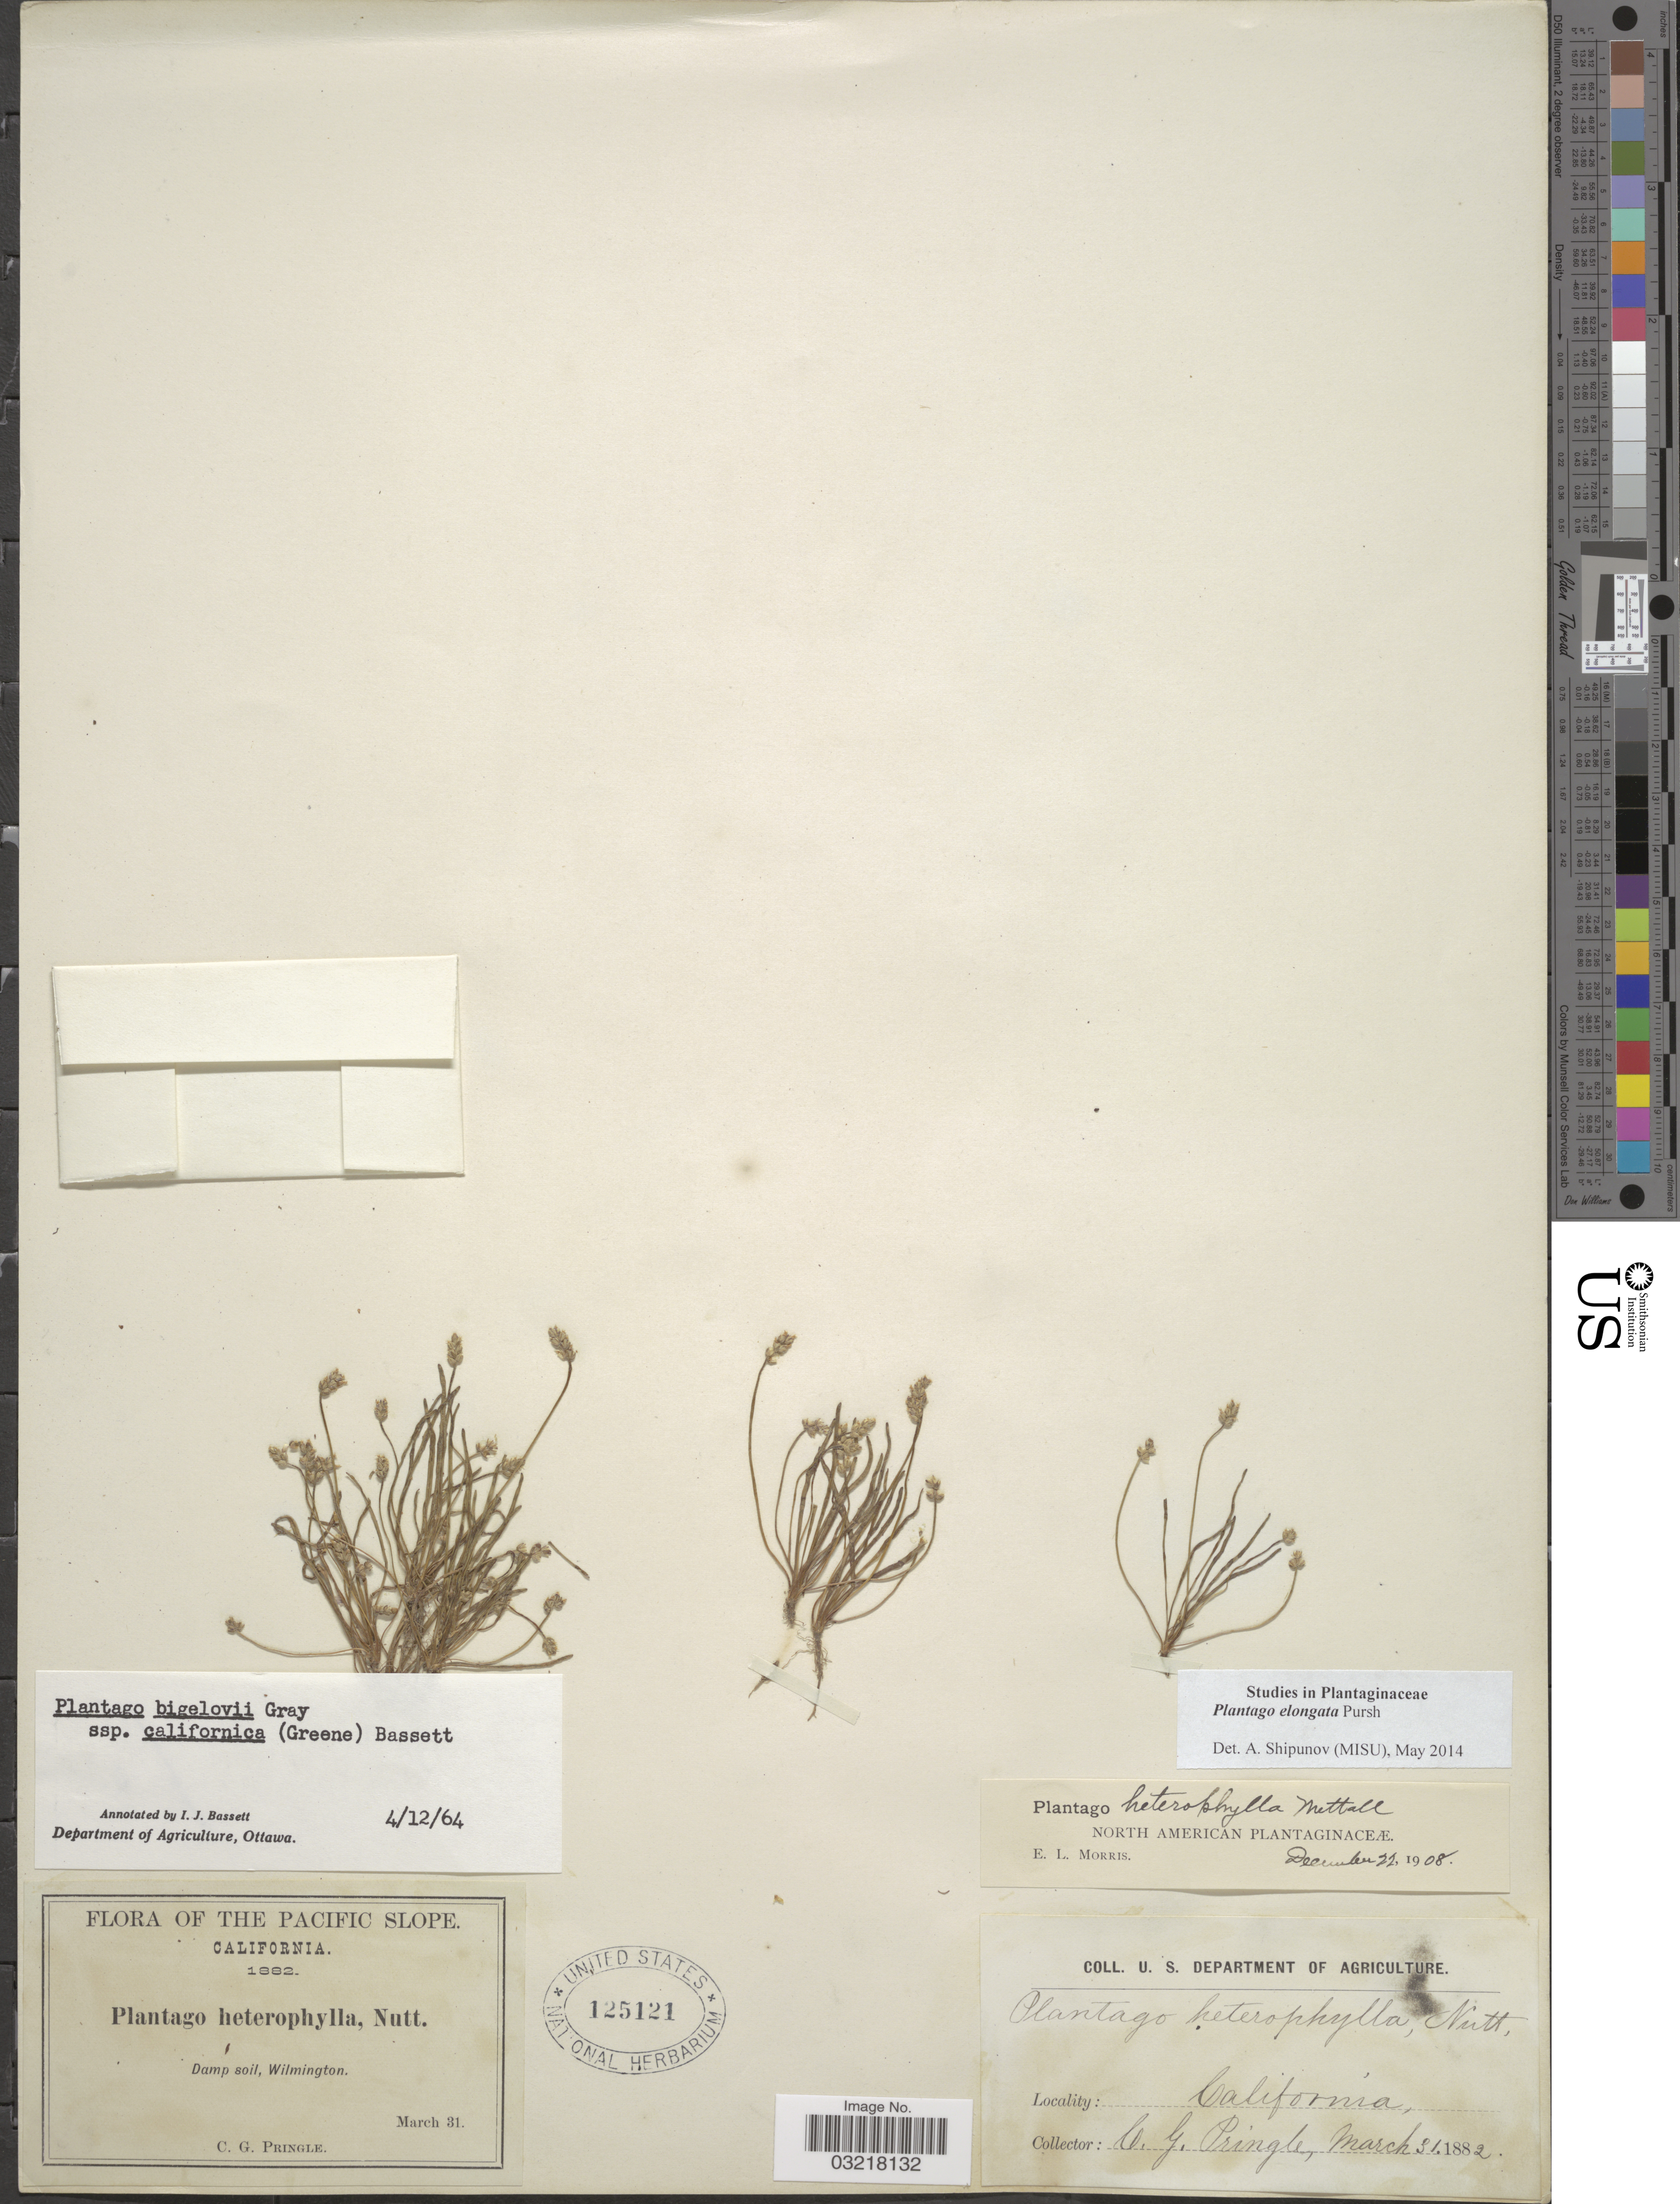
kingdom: Plantae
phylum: Tracheophyta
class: Magnoliopsida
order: Lamiales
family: Plantaginaceae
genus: Plantago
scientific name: Plantago elongata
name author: Pursh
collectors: C. G. Pringle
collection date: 1882-03-31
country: United States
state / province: California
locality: The Pacific Slope. Damp soil, Wilmington.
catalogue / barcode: US 125121